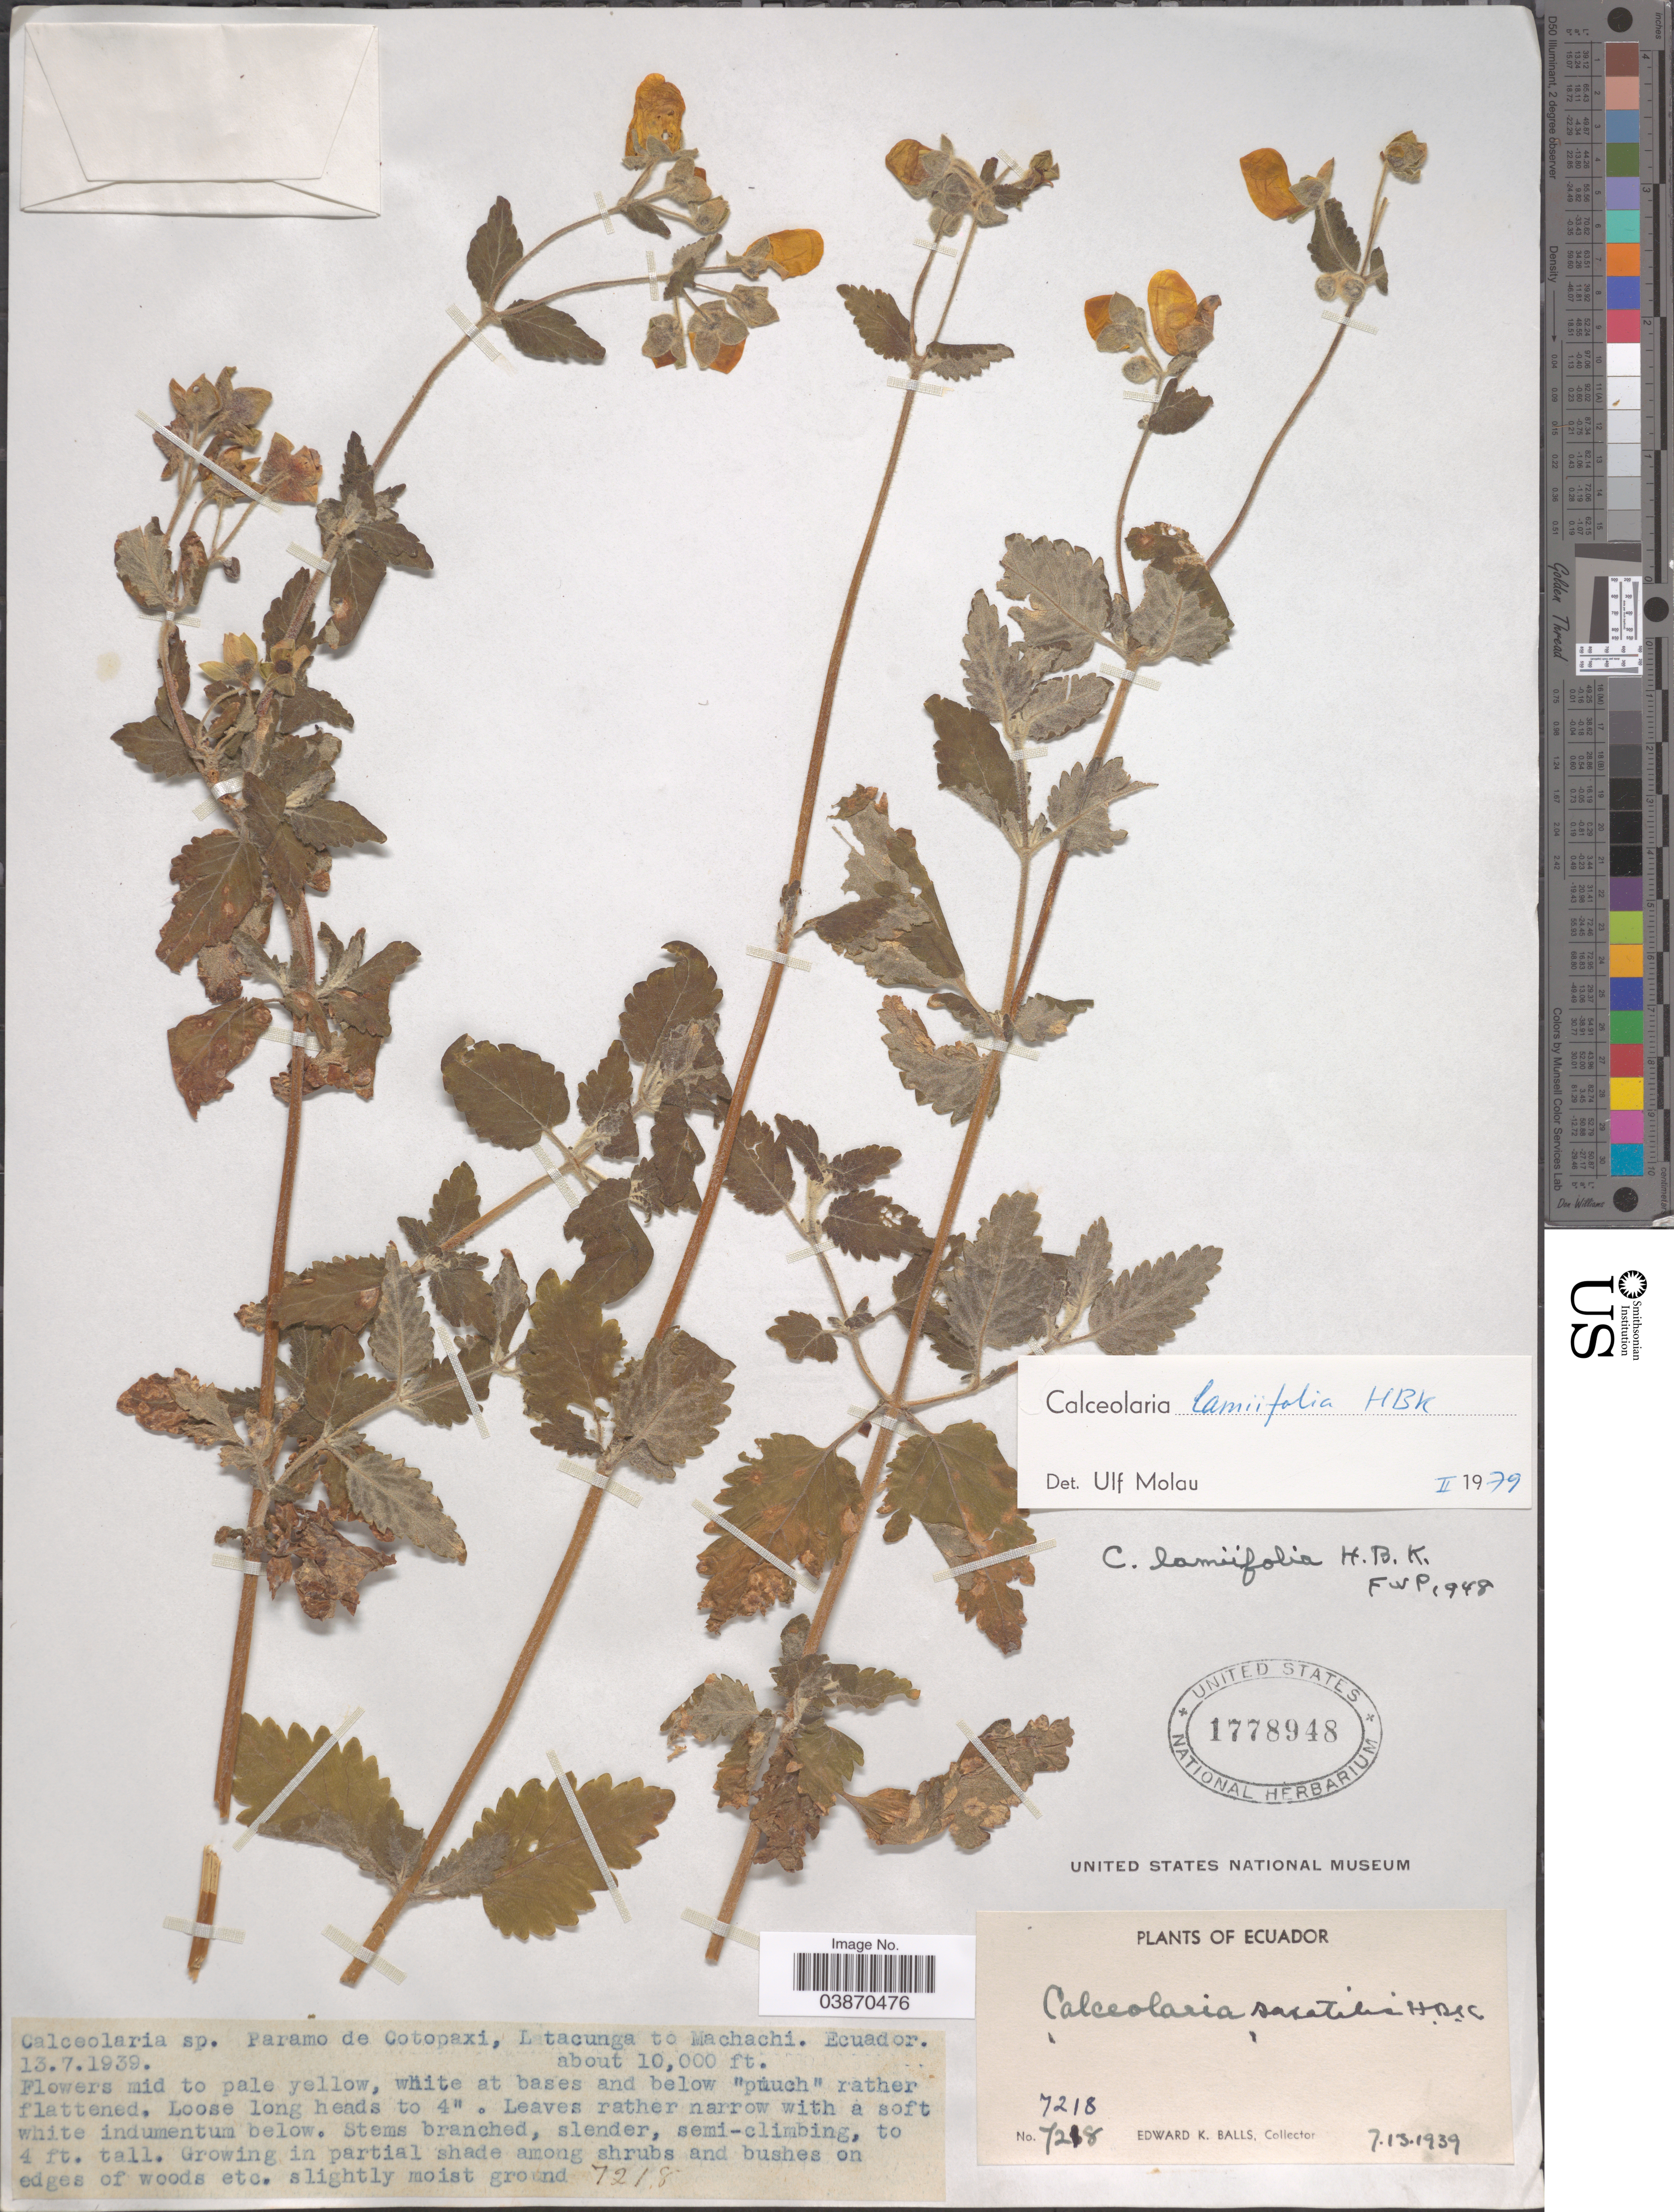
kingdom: Plantae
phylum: Tracheophyta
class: Magnoliopsida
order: Lamiales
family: Calceolariaceae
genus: Calceolaria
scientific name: Calceolaria lamiifolia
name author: Kunth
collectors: E. K. Balls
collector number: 7218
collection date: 1939-07-13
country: Ecuador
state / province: Cotopaxi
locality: Paramo de Cotopaxi, Latacunga to Machachi.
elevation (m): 3048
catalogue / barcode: US 1778948